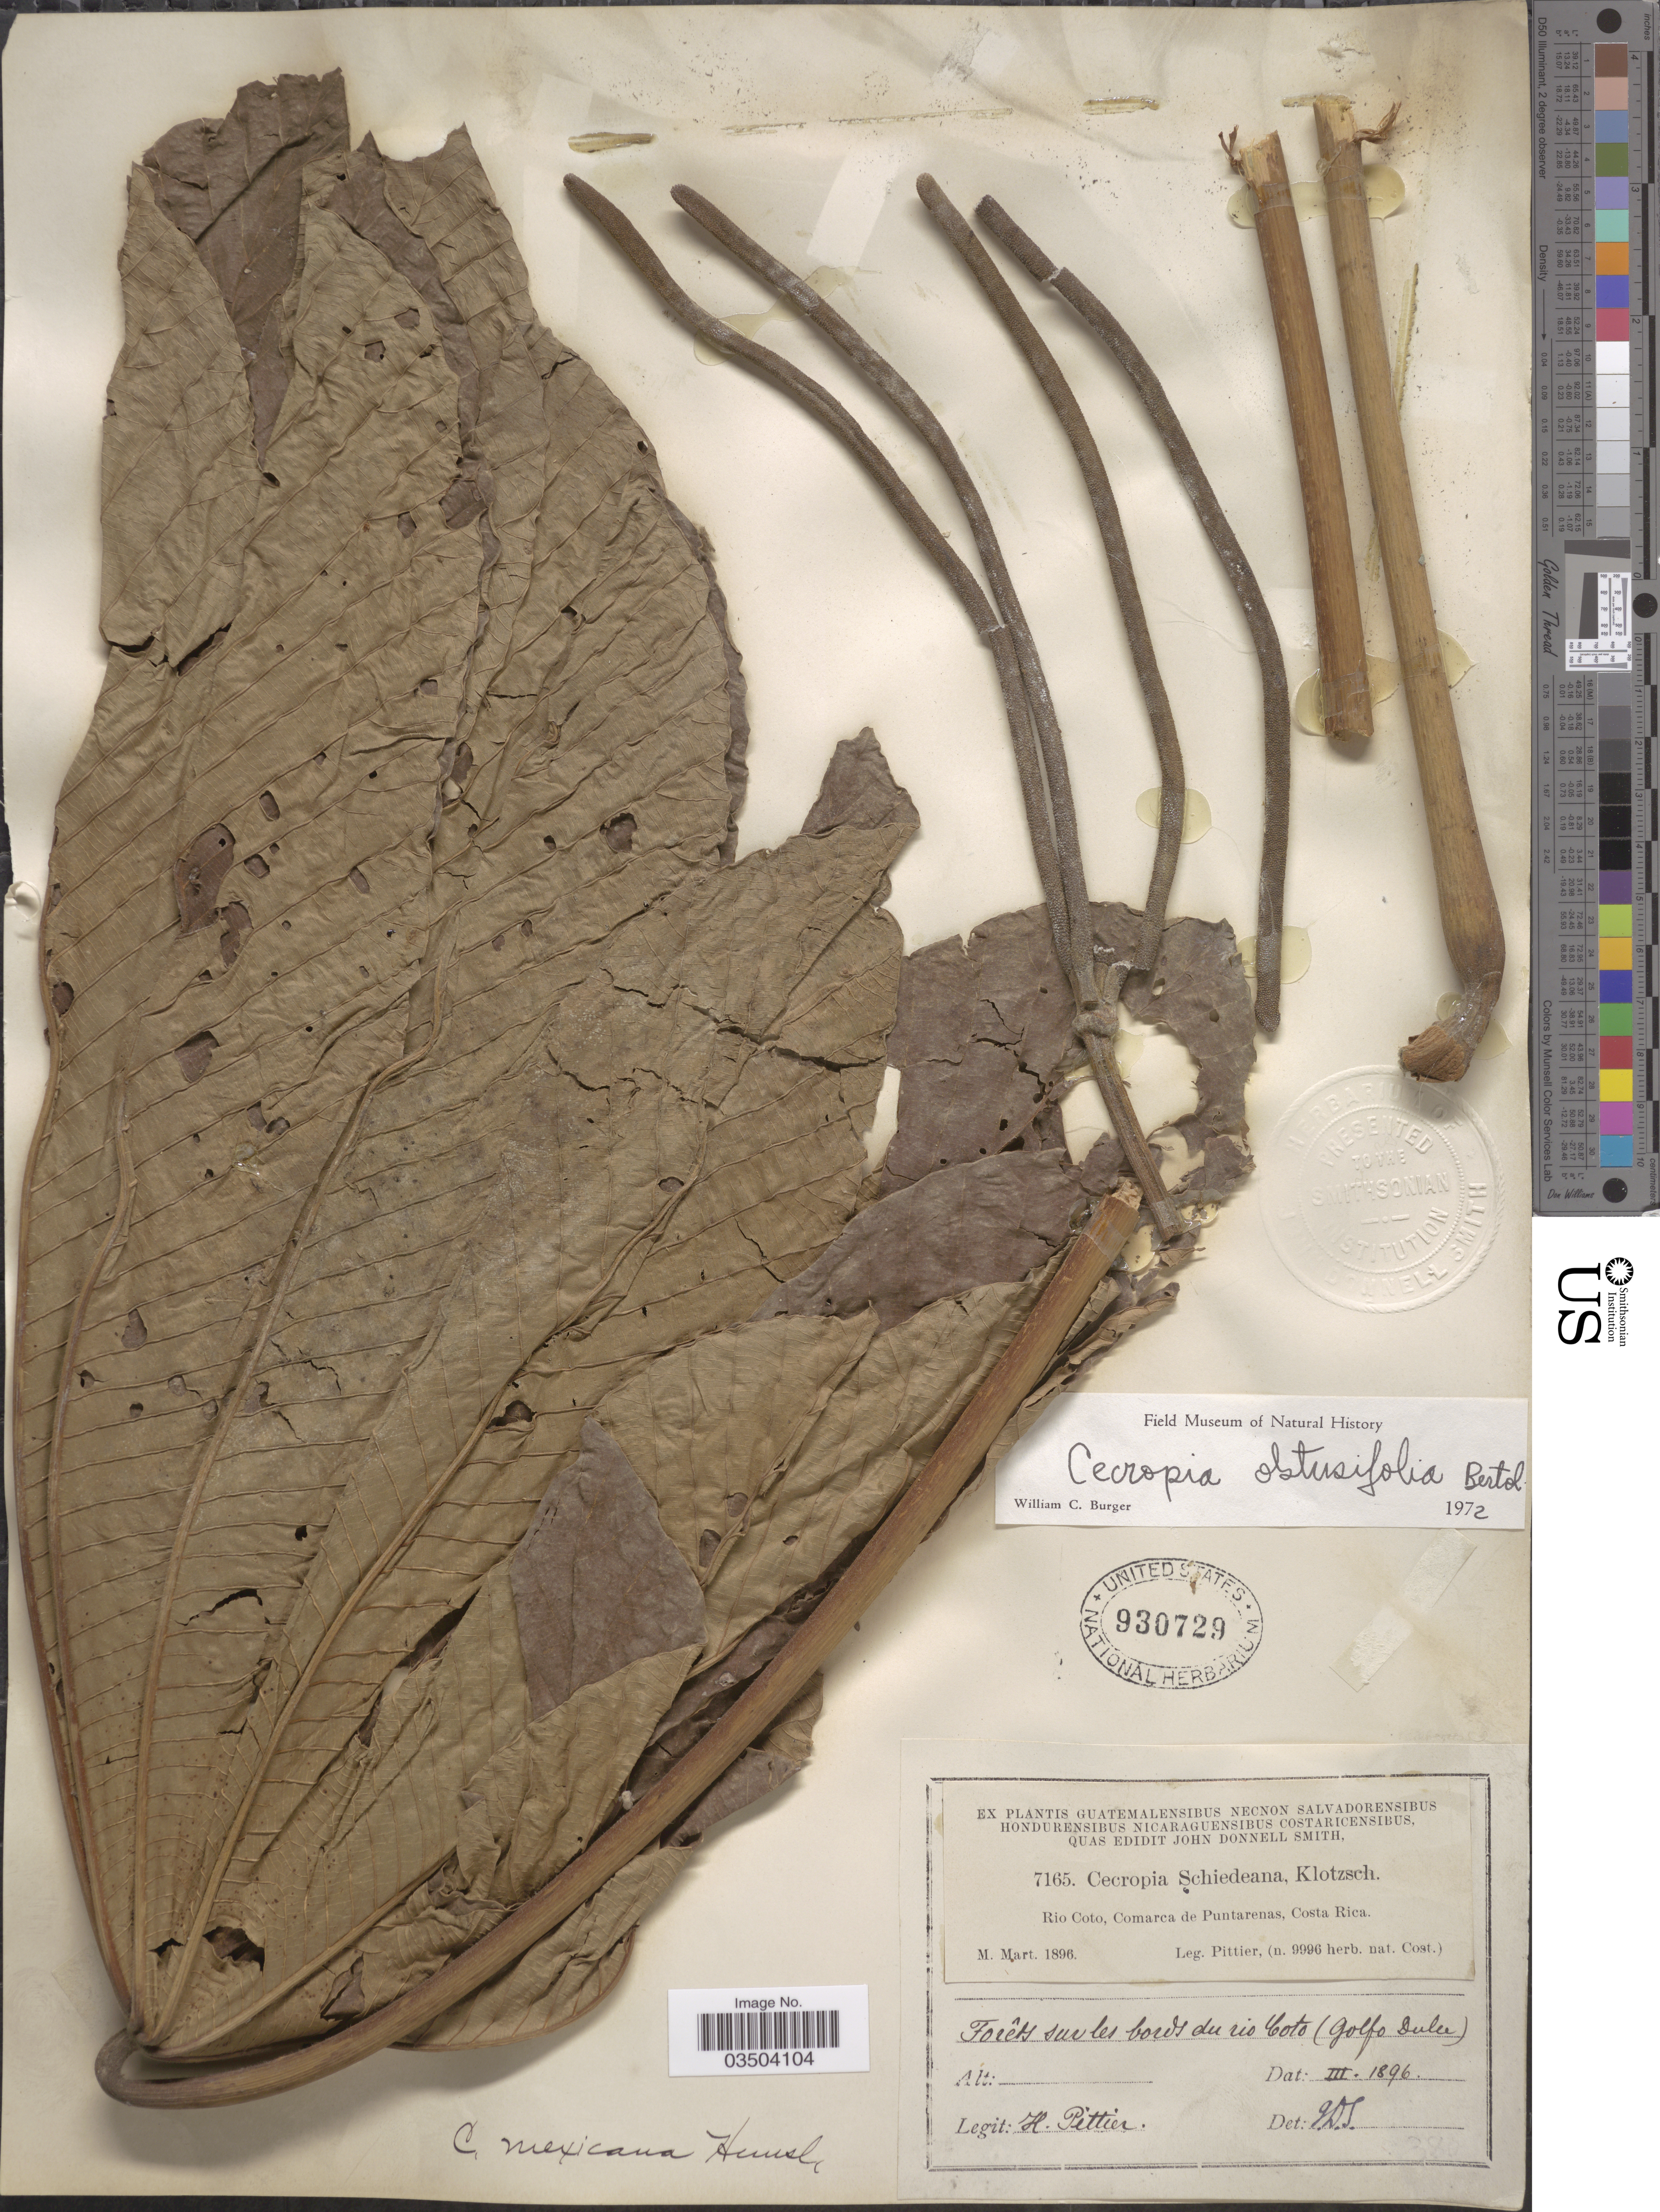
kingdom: Plantae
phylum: Tracheophyta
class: Magnoliopsida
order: Rosales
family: Urticaceae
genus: Cecropia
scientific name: Cecropia obtusifolia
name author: Bertol.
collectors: H. F. Pittier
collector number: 7165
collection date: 1896-03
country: Costa Rica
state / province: Puntarenas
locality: Rio Coto, Comarca de Puntarenas. Forêts sur les bords du rio Coto (Golfo Dulce).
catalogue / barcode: US 930729